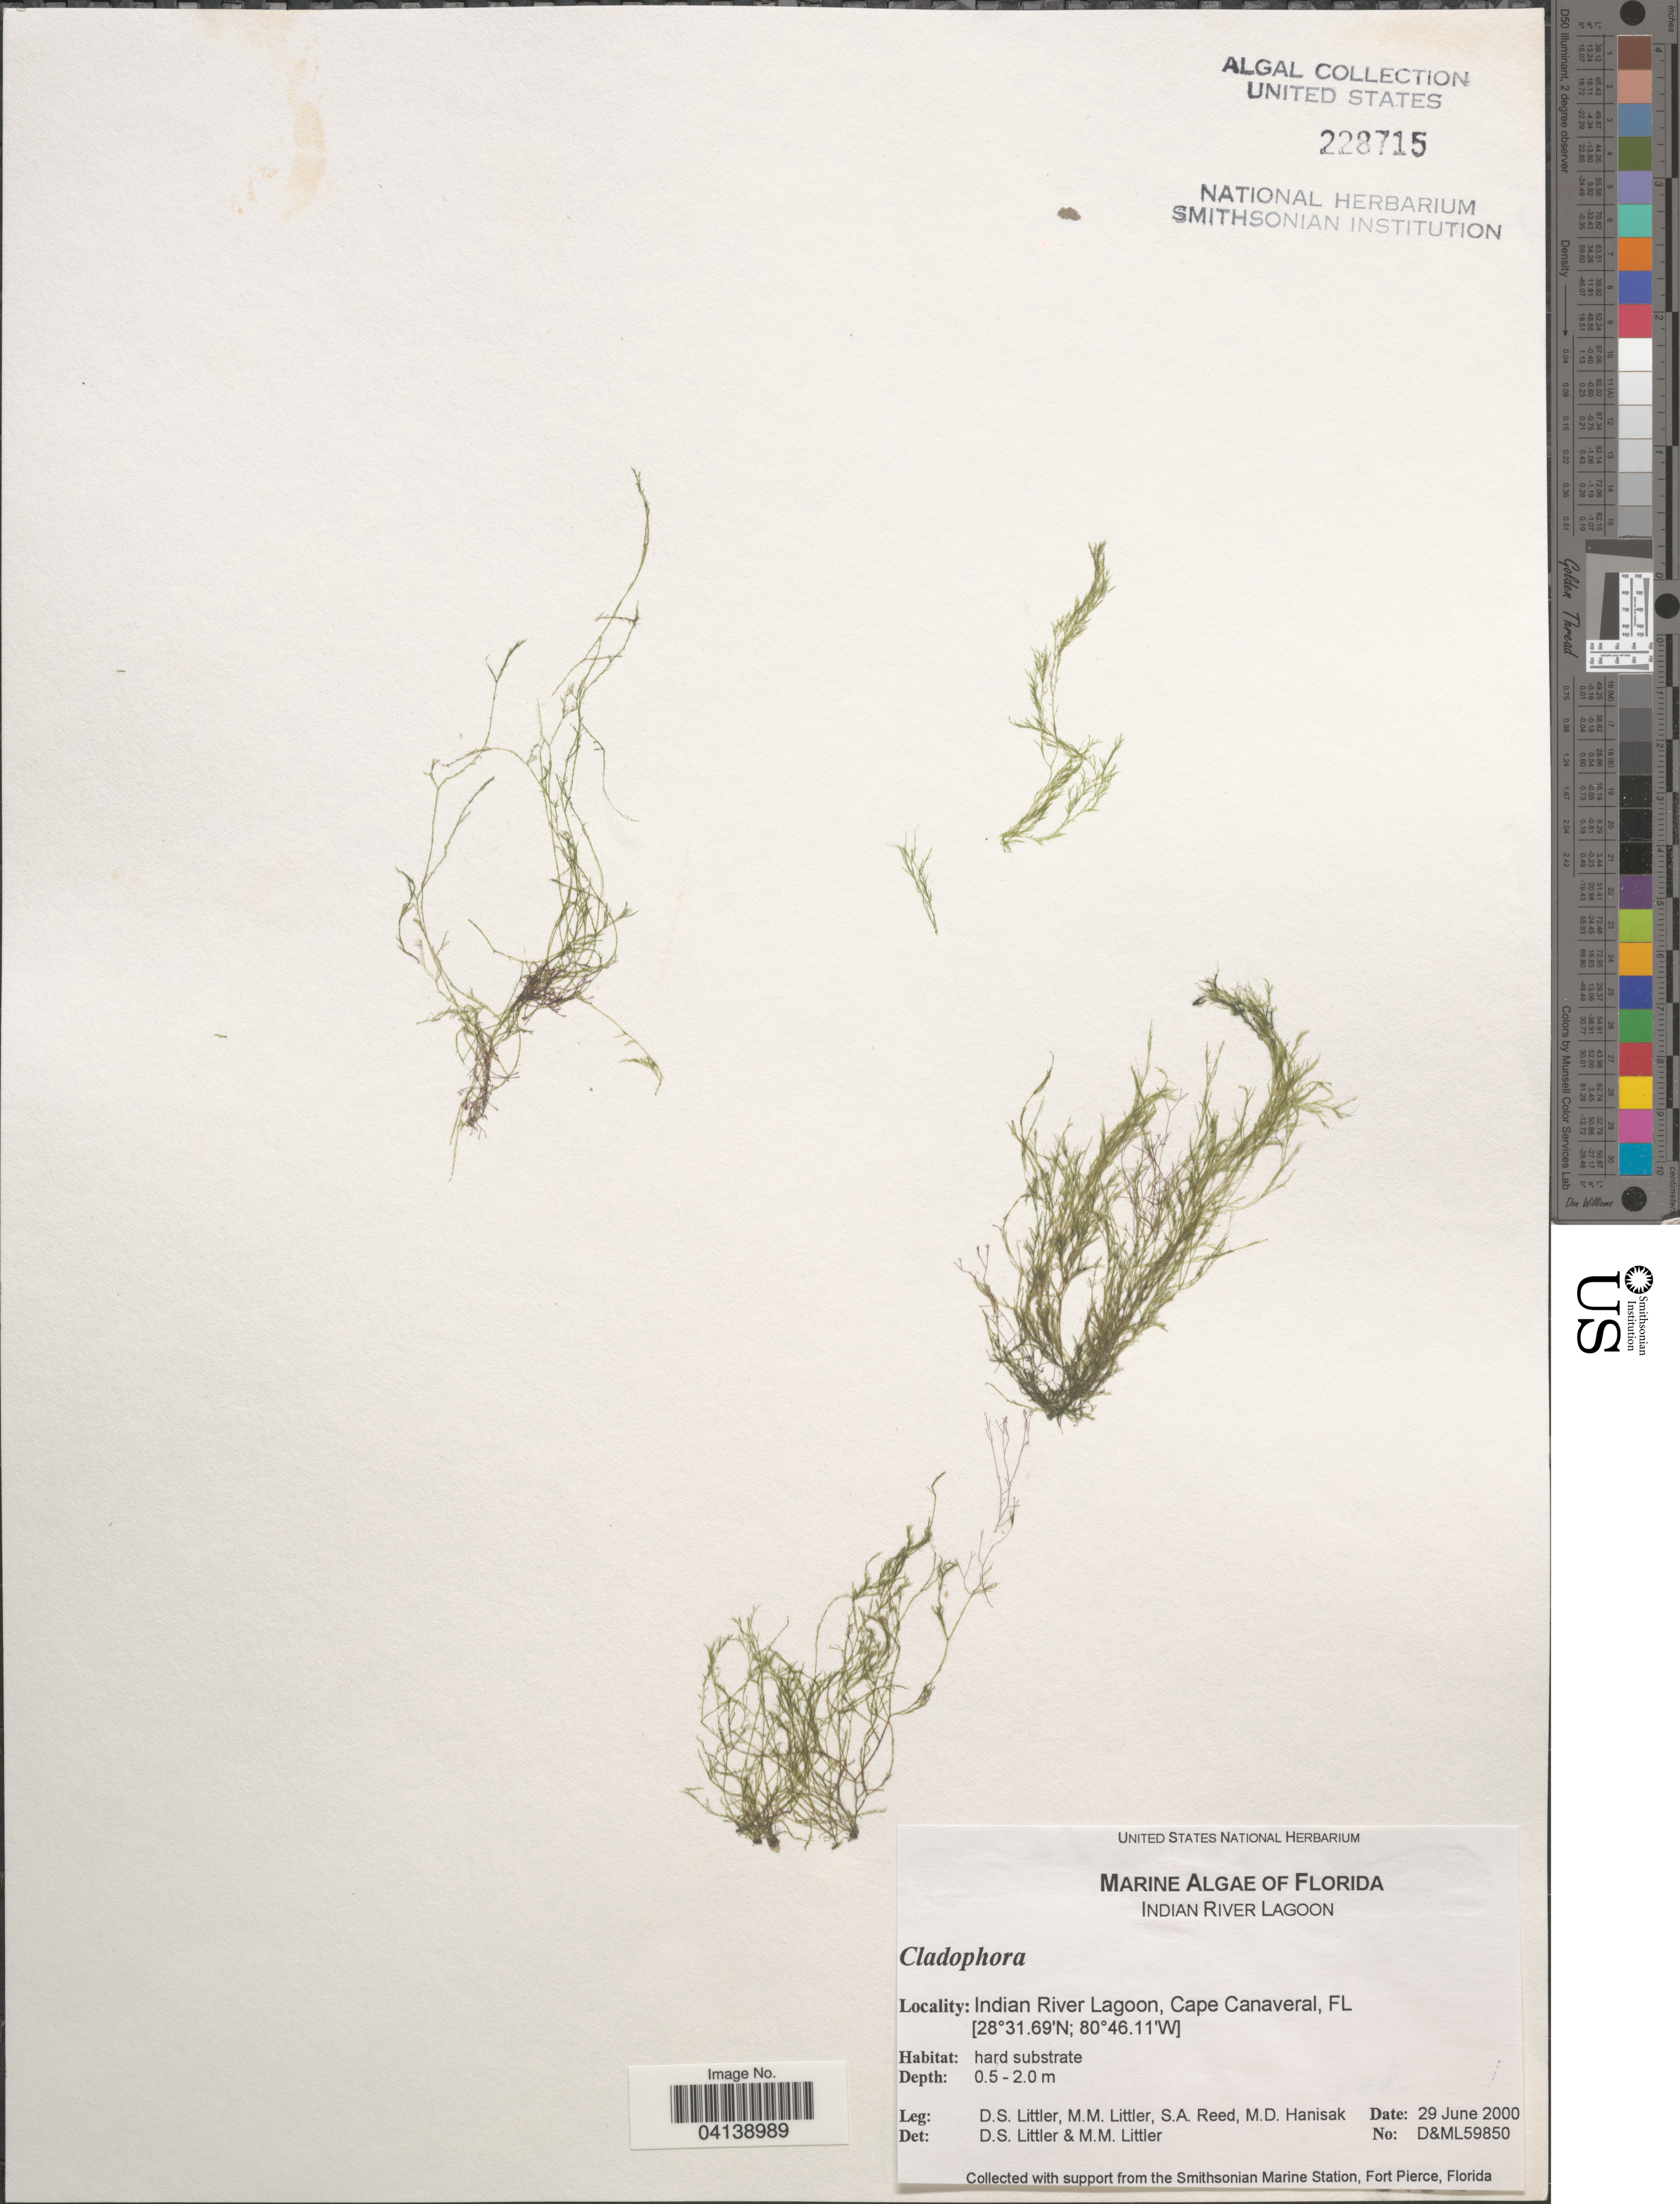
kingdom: Plantae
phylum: Chlorophyta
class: Ulvophyceae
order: Cladophorales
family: Cladophoraceae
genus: Cladophora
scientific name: Cladophora sp.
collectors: D. S. Littler, S. Reed & M. Hanisak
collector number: D&ML59850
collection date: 2000-06-29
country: United States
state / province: Florida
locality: Indian River Lagoon, Cape Canaveral.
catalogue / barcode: US 228715